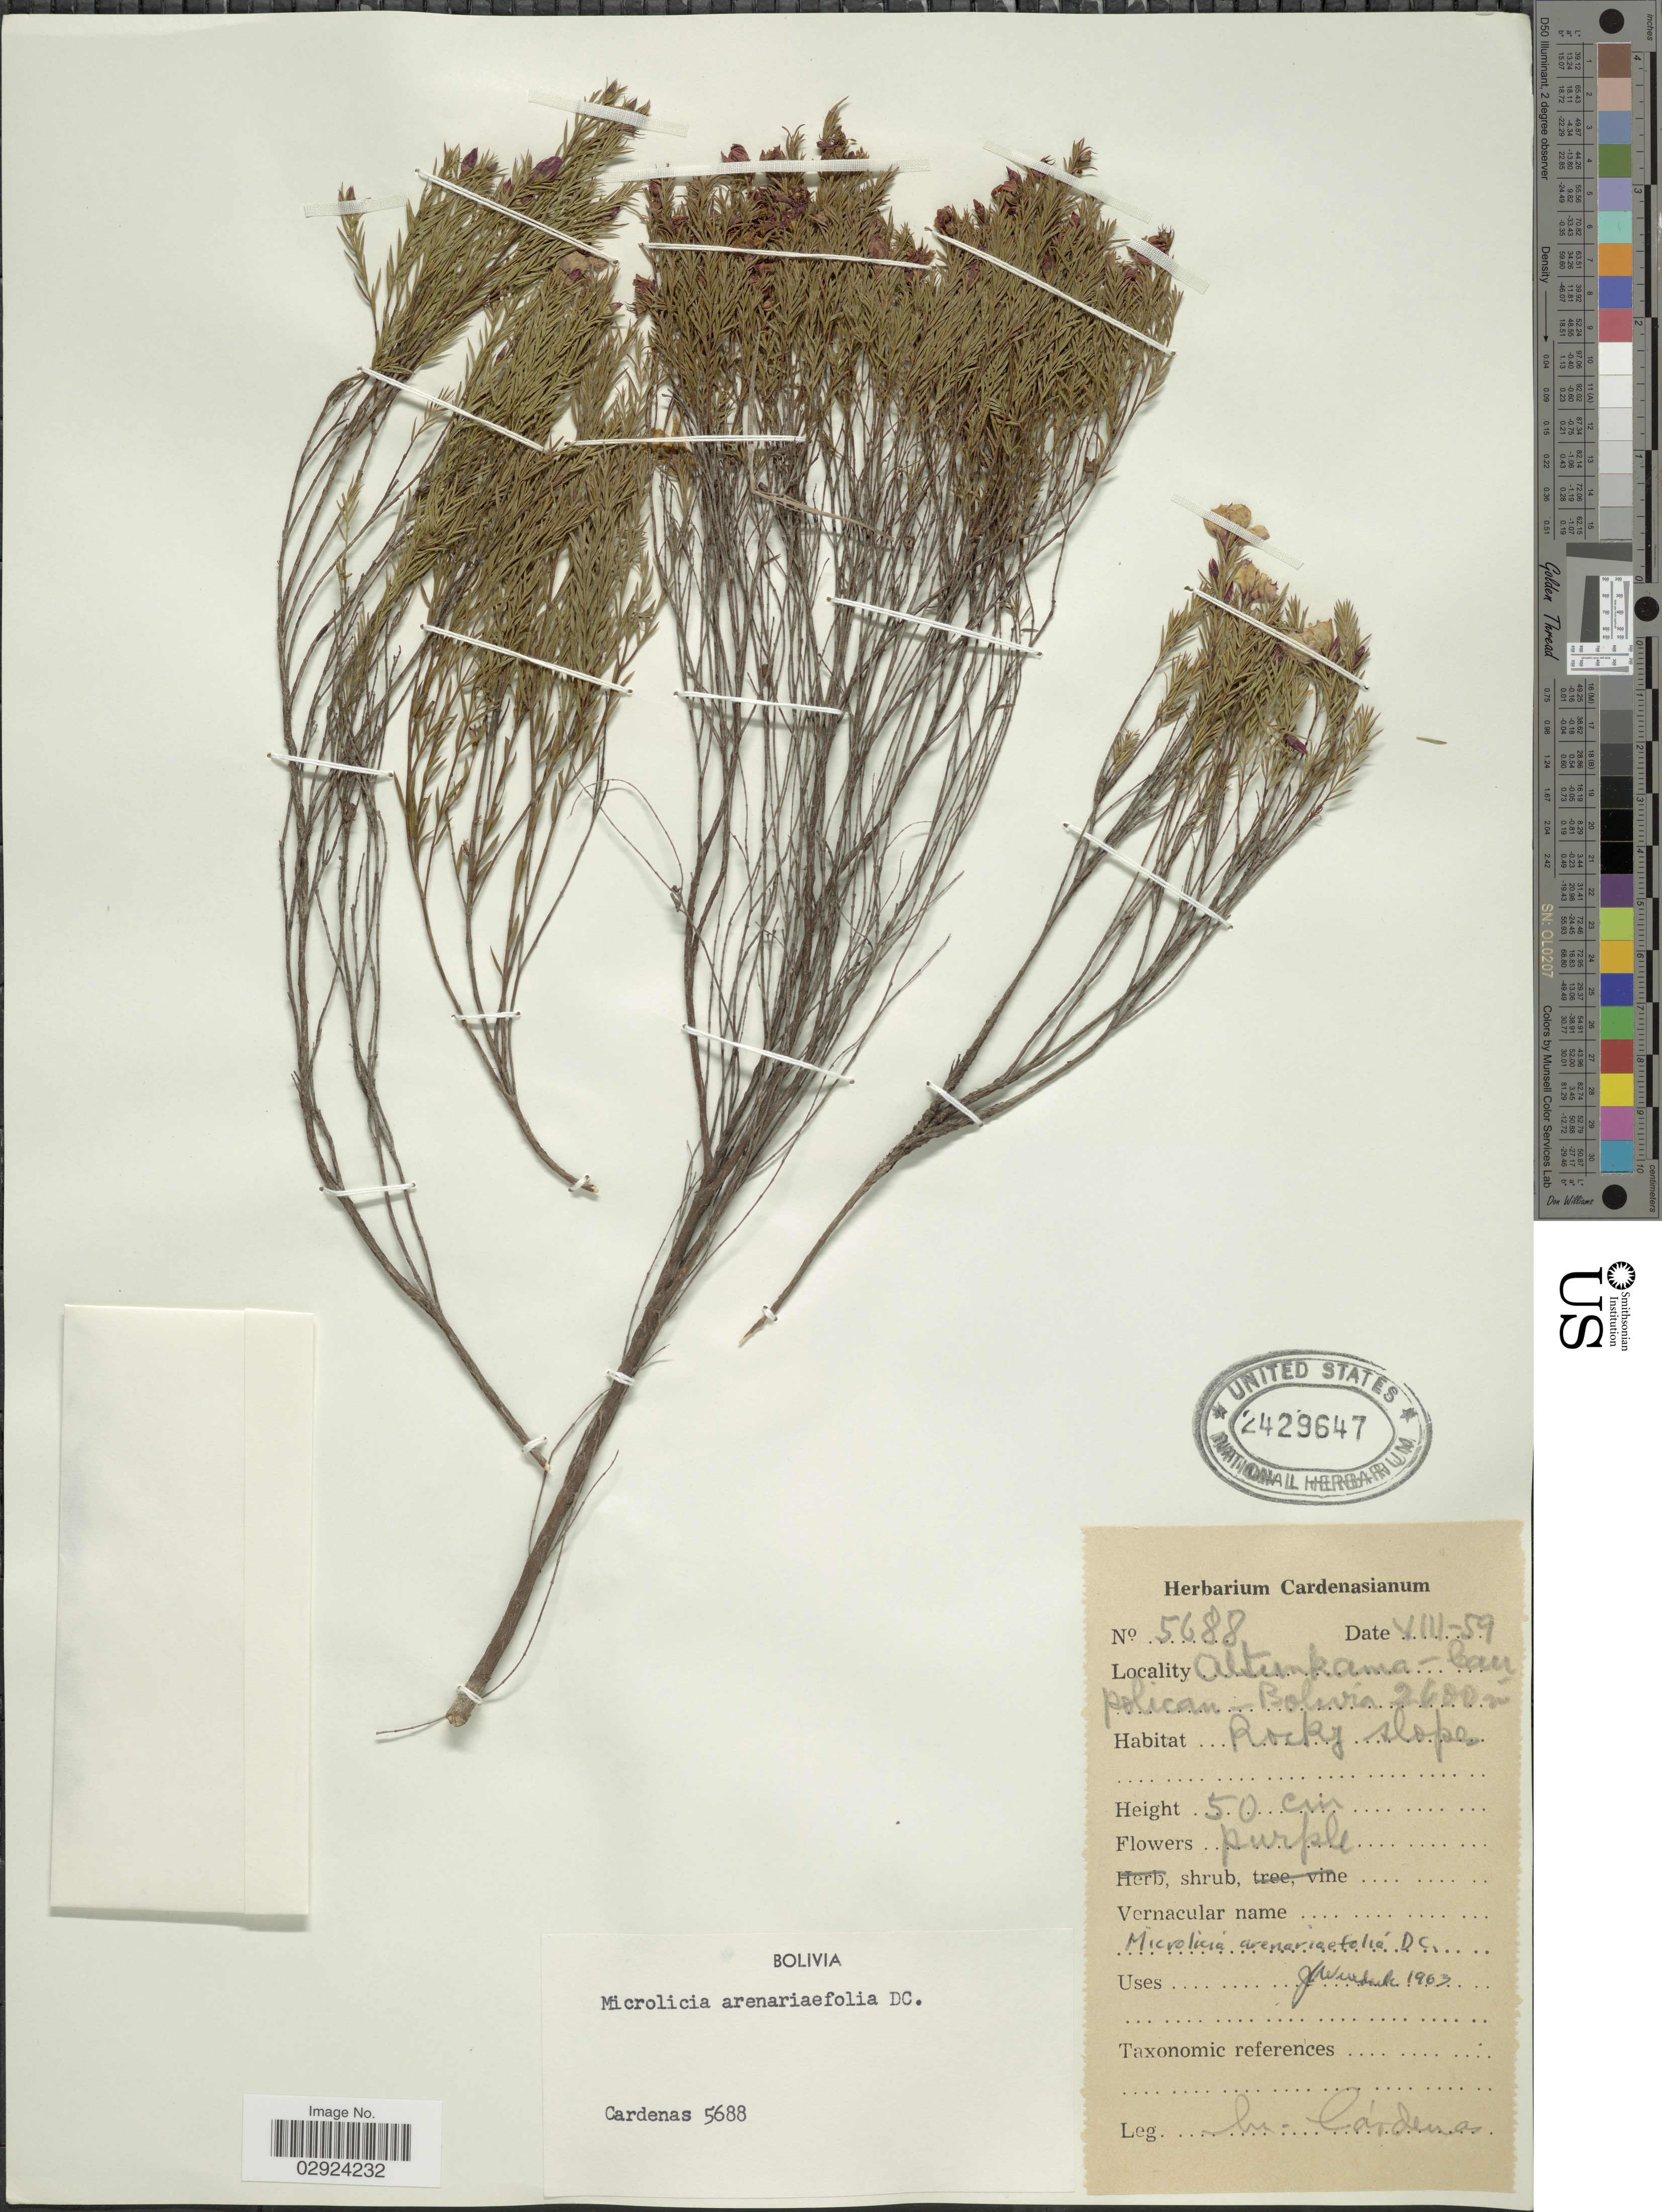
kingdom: Plantae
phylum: Tracheophyta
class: Magnoliopsida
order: Myrtales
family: Melastomataceae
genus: Microlicia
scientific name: Microlicia arenariaefolia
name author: DC.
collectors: M. Cárdenas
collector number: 5688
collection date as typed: Transcribed d/m/y: /7/59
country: Bolivia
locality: Altunkama - Canpolican.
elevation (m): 2600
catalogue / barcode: US 2429647